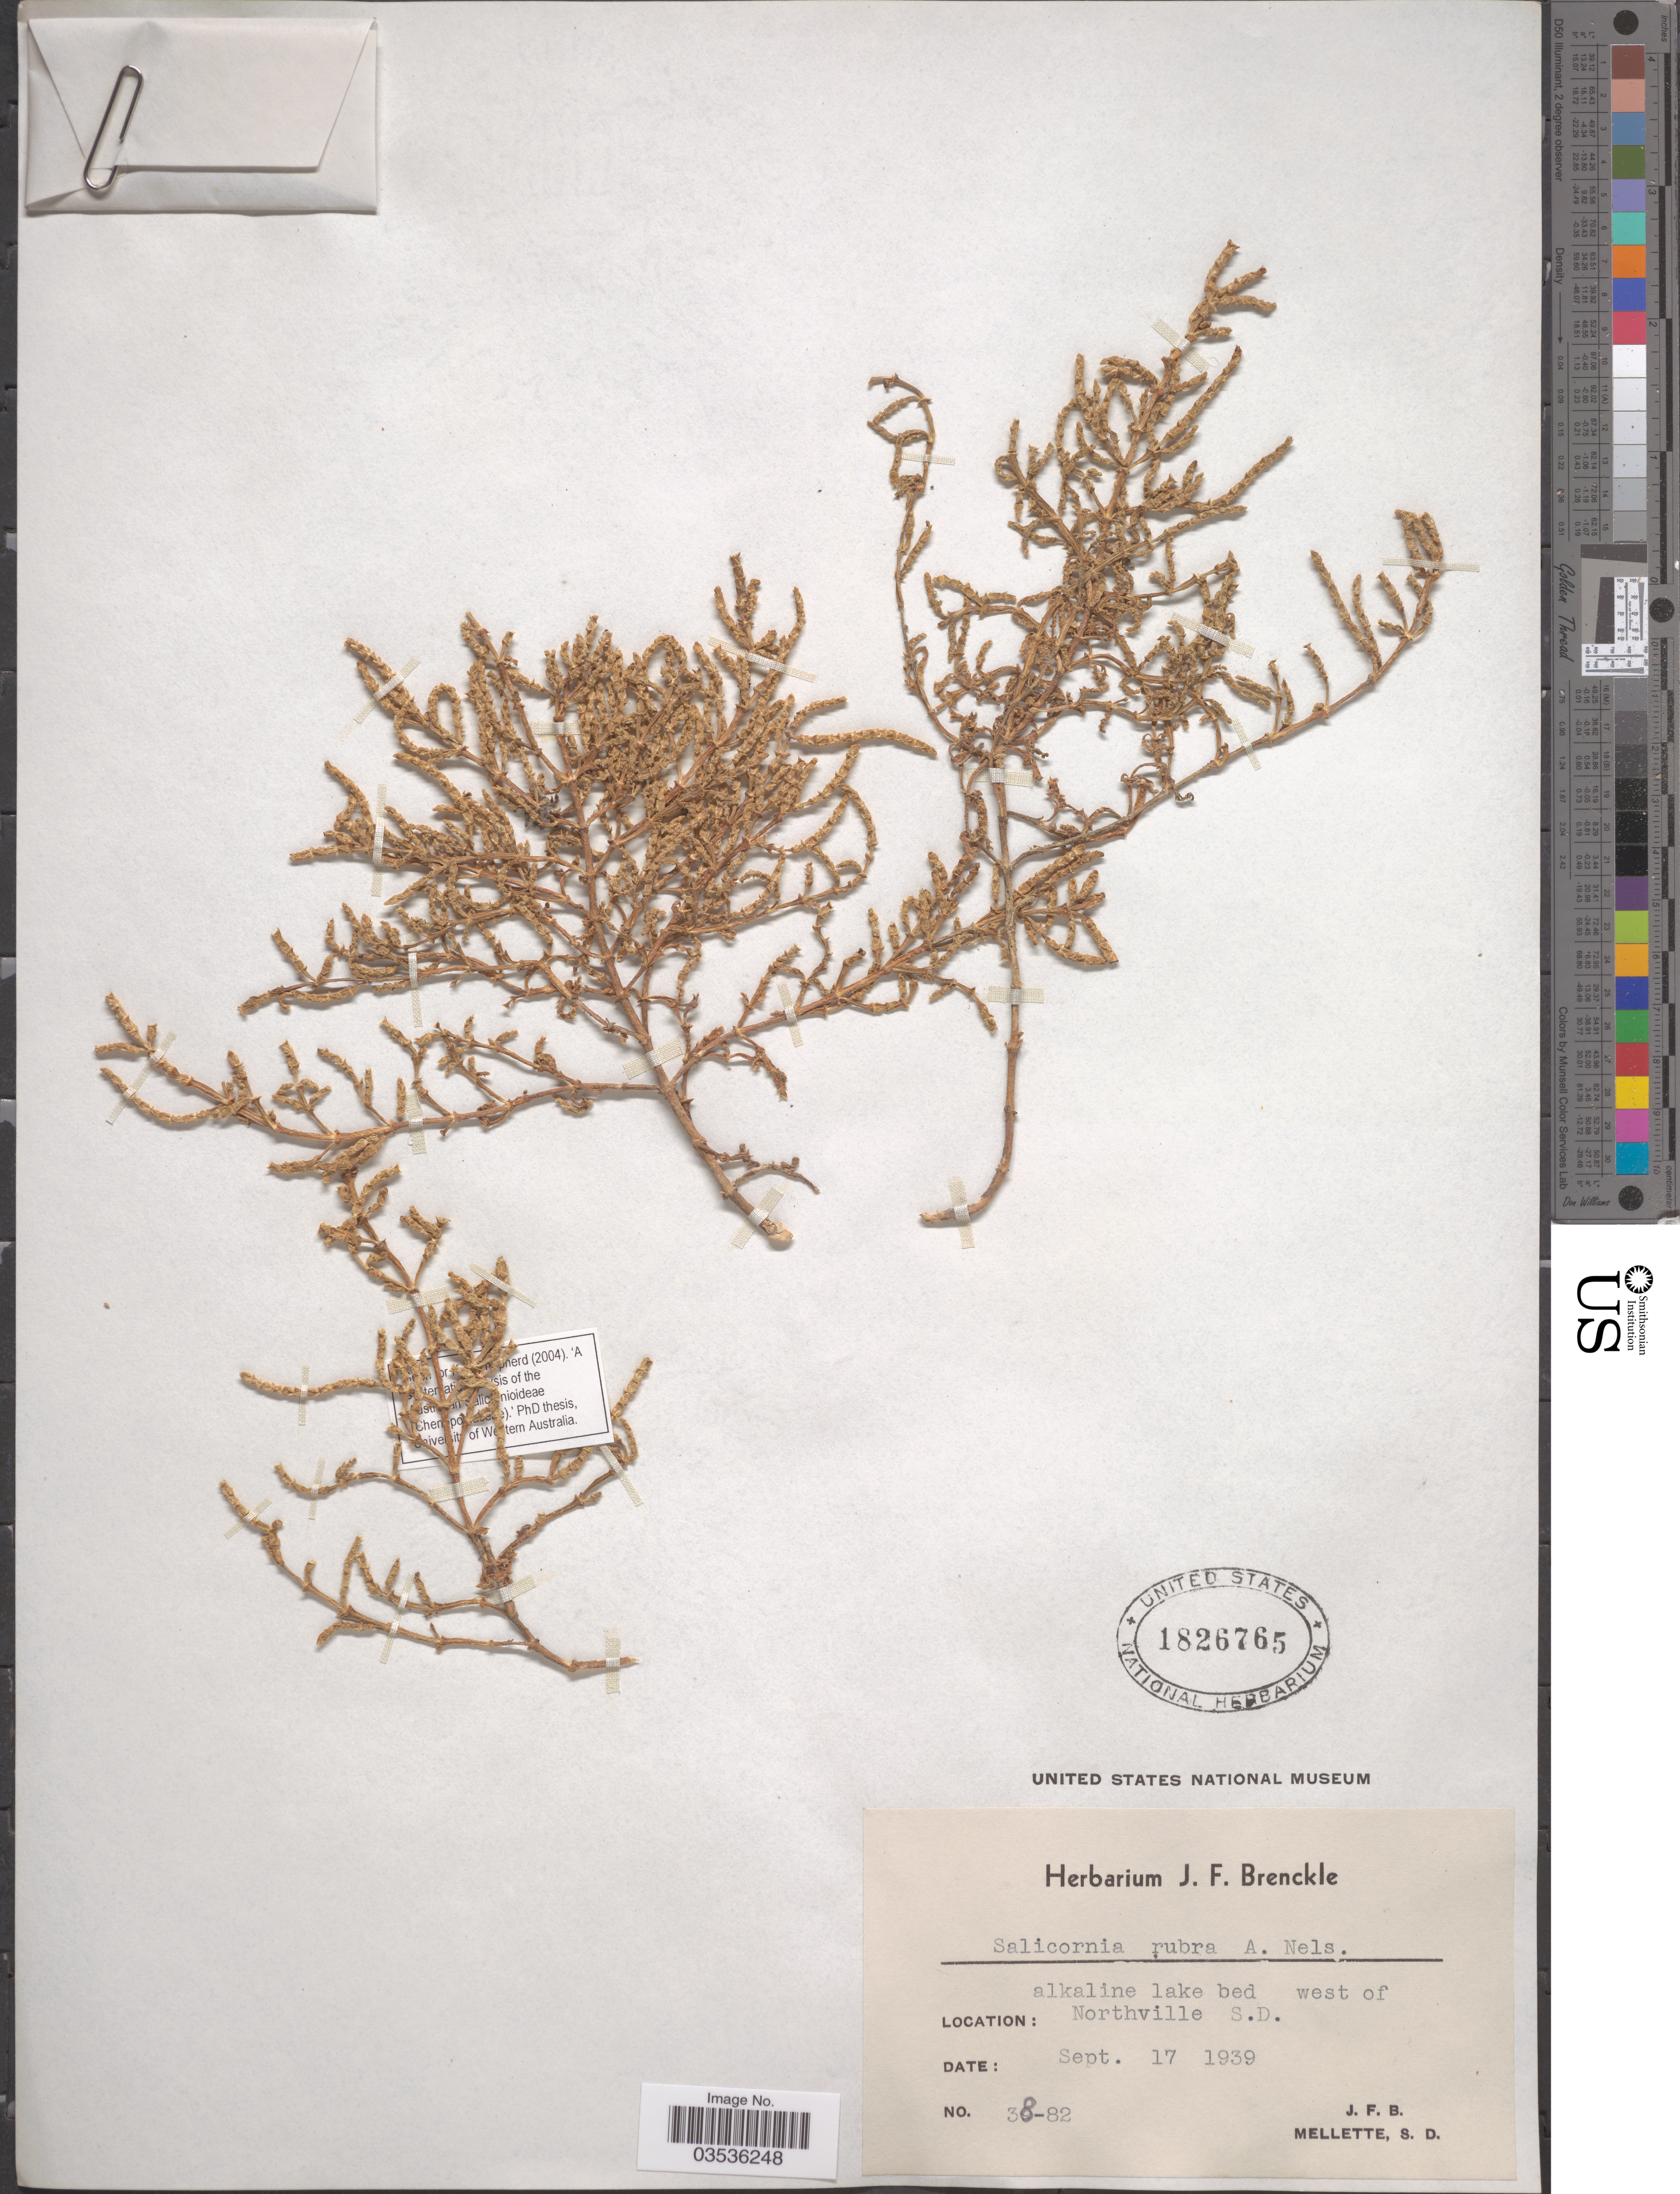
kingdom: Plantae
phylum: Tracheophyta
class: Magnoliopsida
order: Caryophyllales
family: Amaranthaceae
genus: Salicornia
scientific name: Salicornia rubra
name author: A. Nelson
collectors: J. Brenckle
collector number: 38-82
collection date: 1939-09-17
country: United States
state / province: South Dakota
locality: West of Northville.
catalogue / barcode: US 1826765